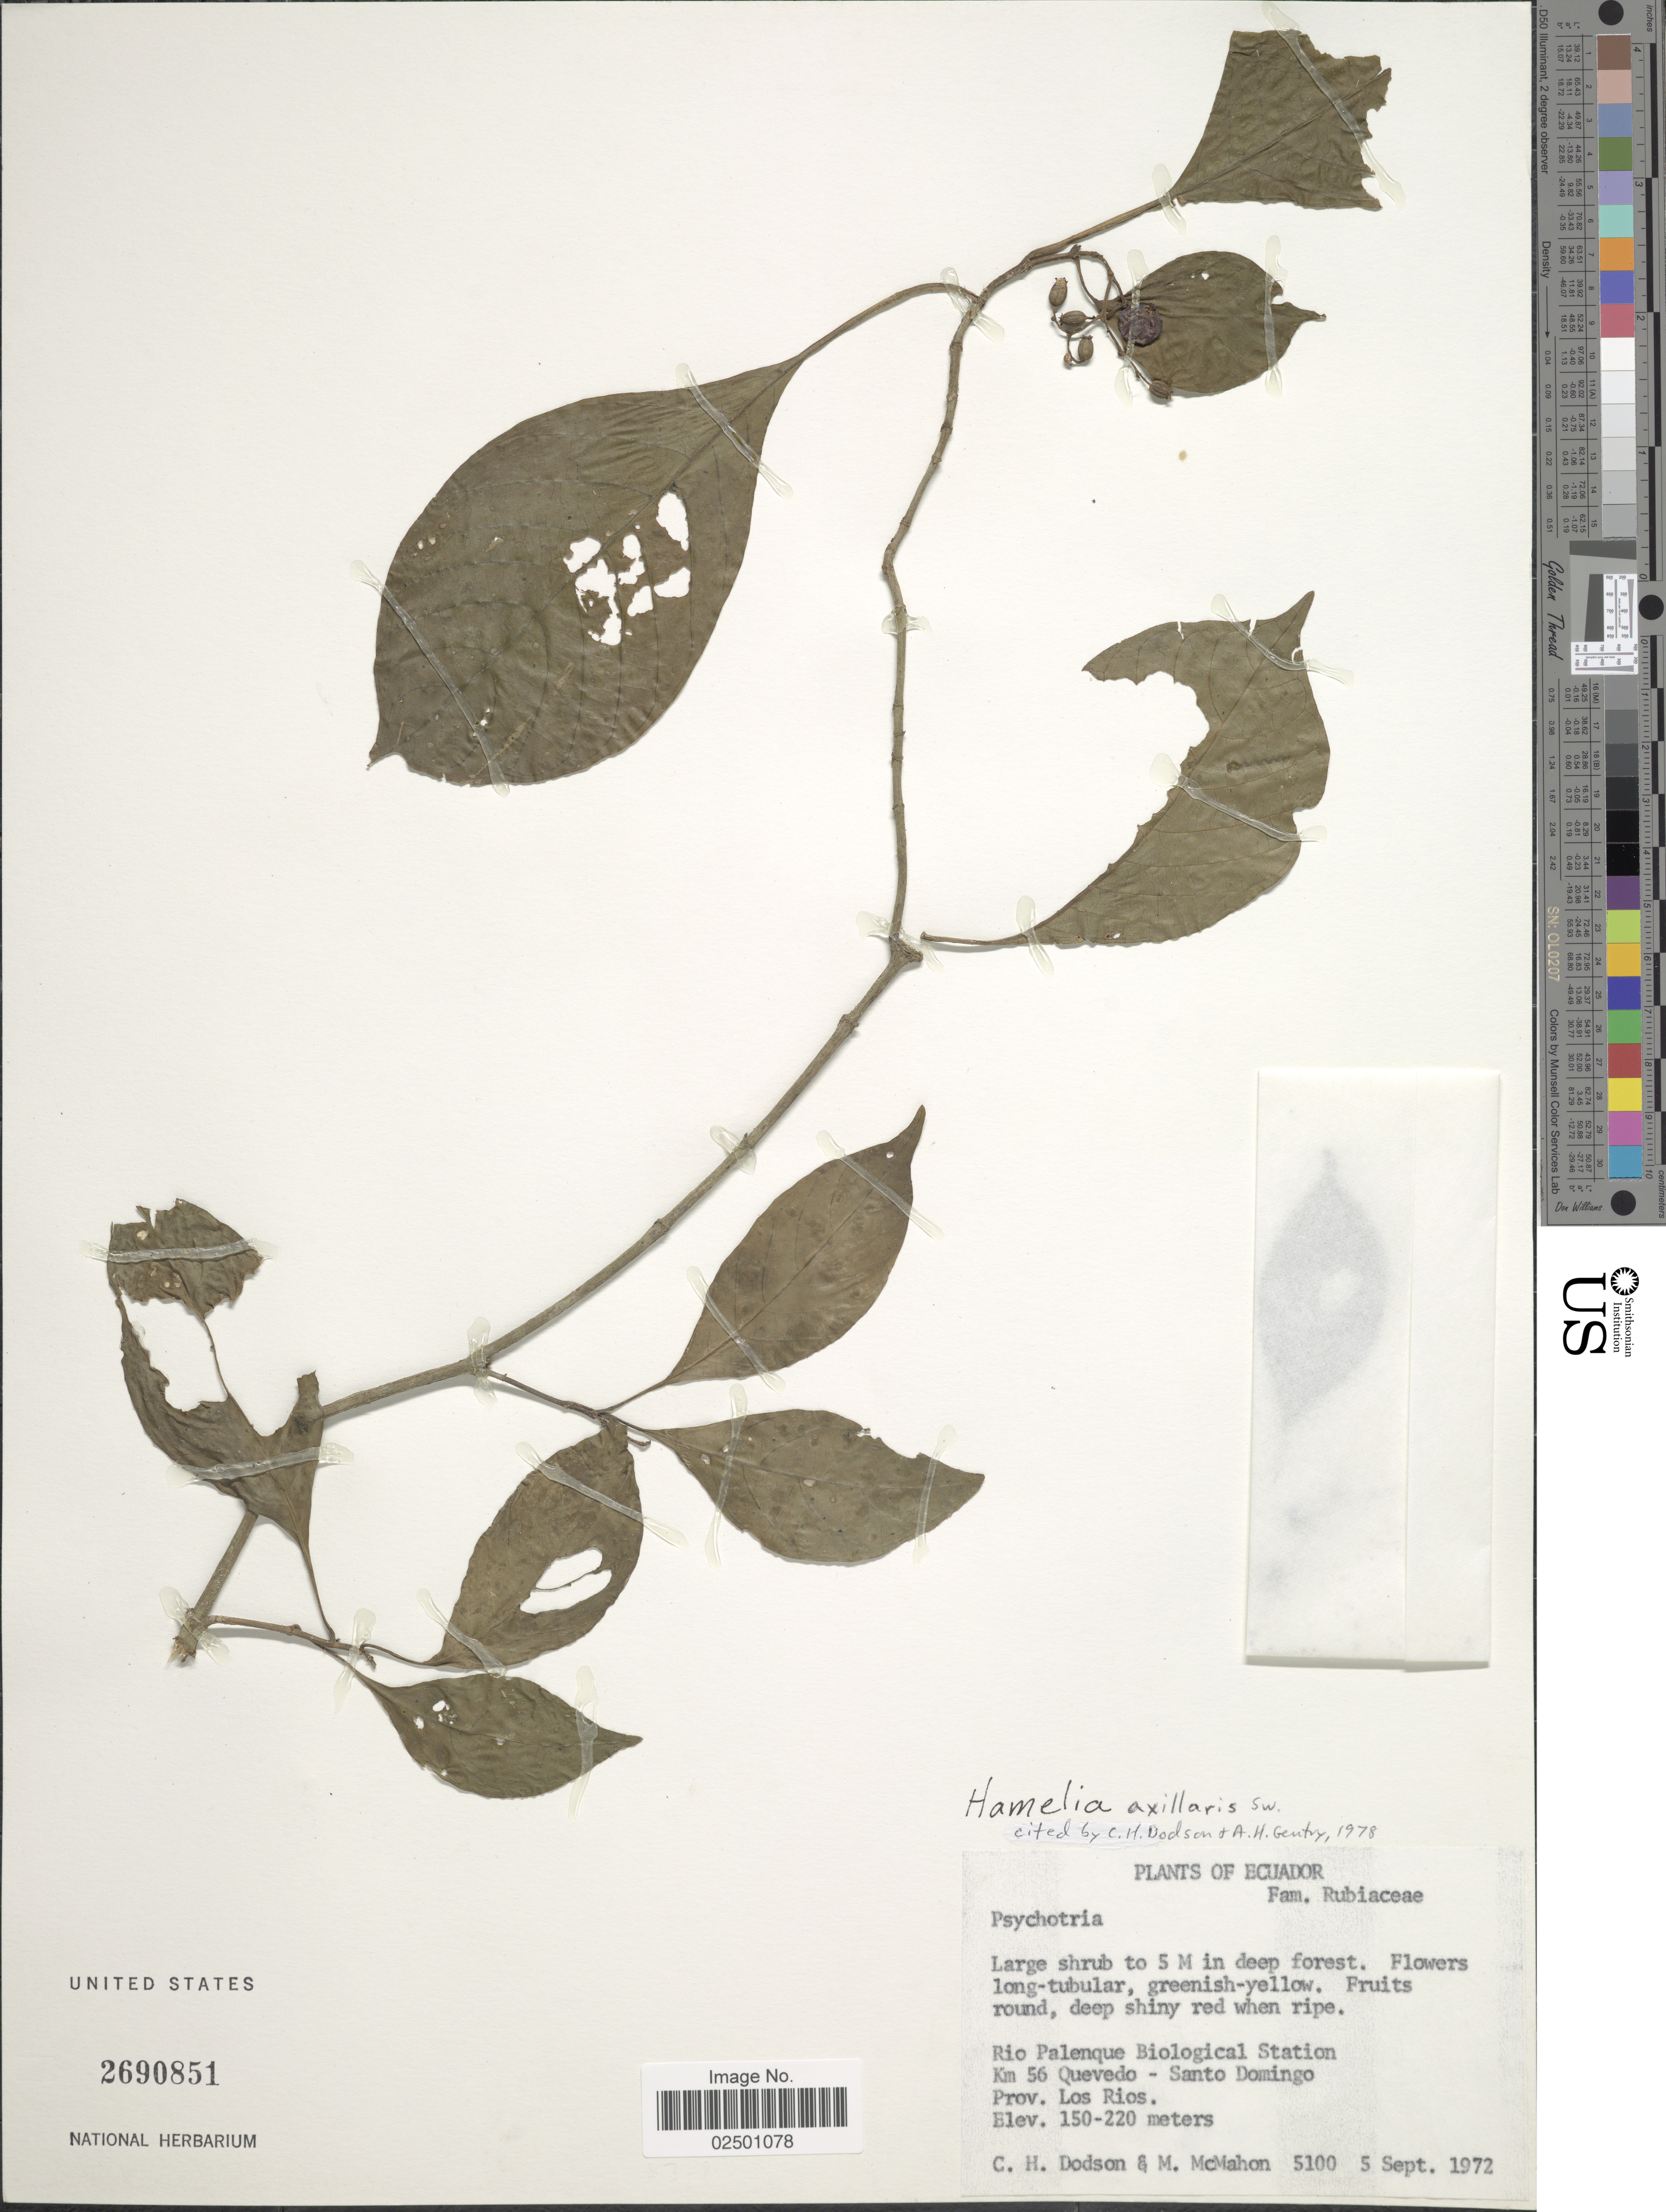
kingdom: Plantae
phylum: Tracheophyta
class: Magnoliopsida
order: Gentianales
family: Rubiaceae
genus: Hamelia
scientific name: Hamelia axillaris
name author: Sw.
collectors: C. H. Dodson & M. McMahon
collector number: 5100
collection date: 1972-09-05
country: Ecuador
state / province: Los Ríos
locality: Rio Palenque Biological Station. Km 56 Quevedo - Santo Domingo. Prov. Los Rios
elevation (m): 150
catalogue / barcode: US 2690851